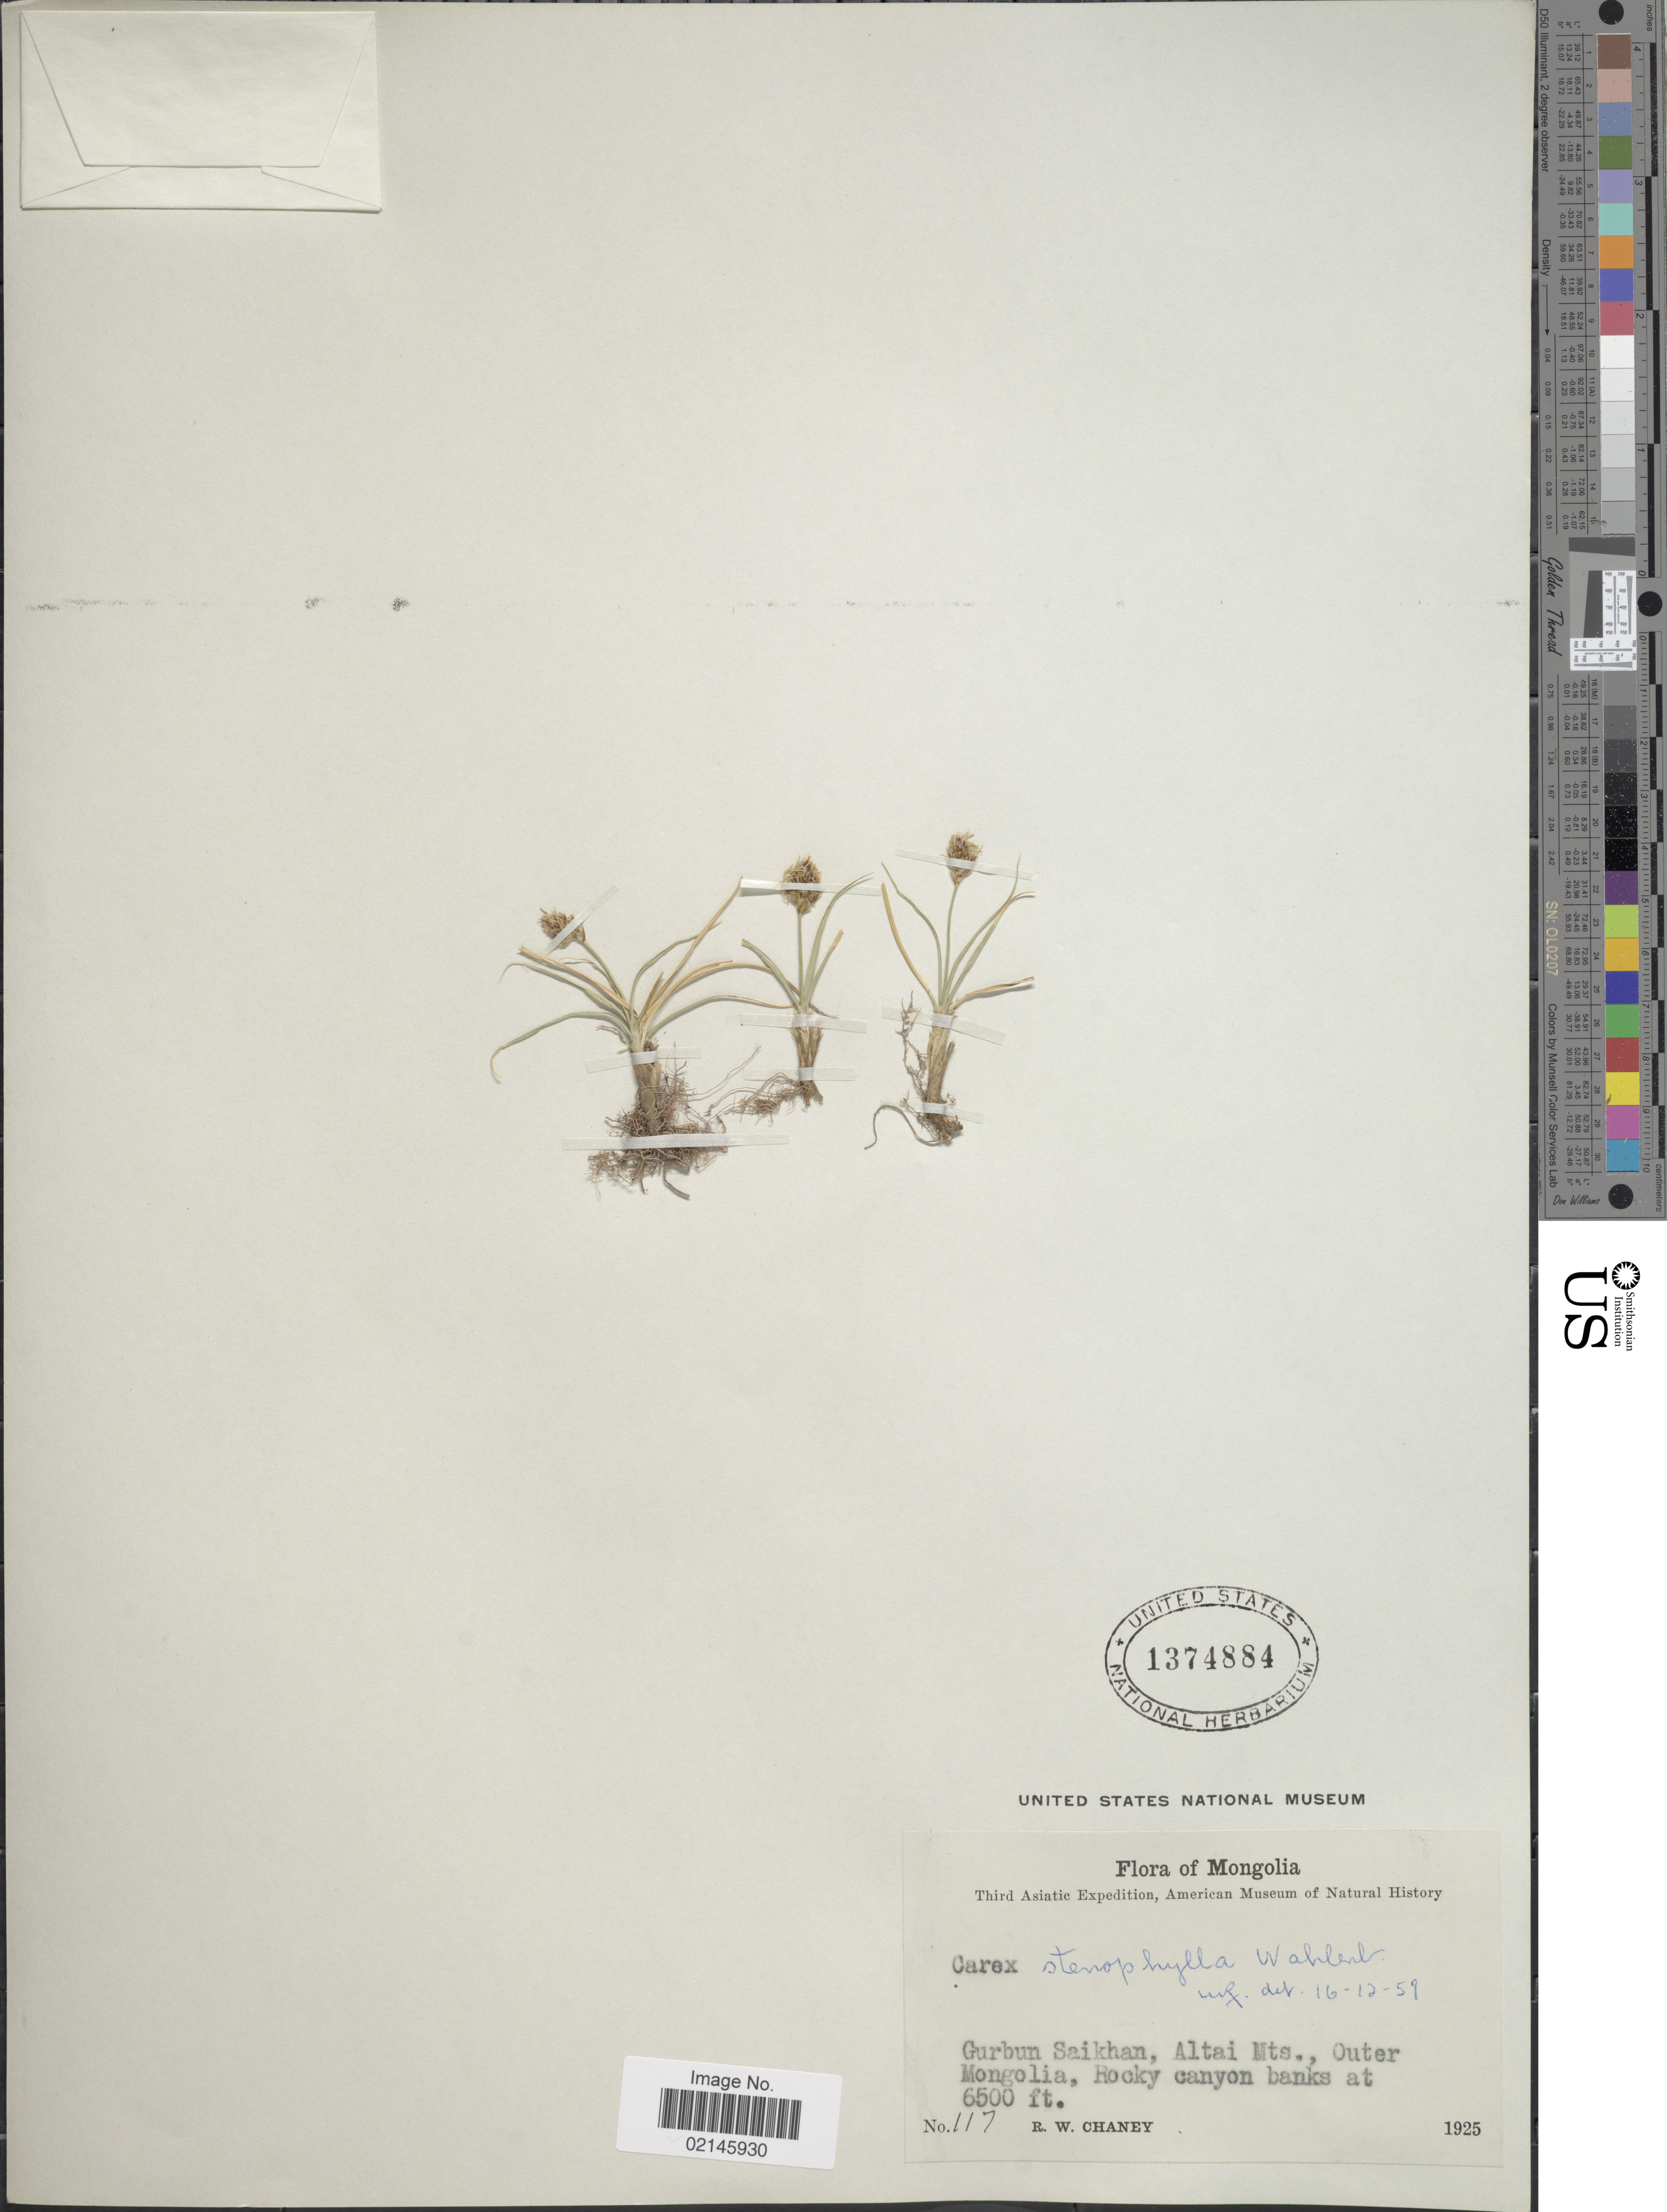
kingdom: Plantae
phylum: Tracheophyta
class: Liliopsida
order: Poales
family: Cyperaceae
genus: Carex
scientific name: Carex stenophylla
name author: Wahlenb.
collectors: R. Chaney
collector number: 117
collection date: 1925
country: Mongolia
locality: Gurbun Saikhan, Altai Mts. Outer Mongolia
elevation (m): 1981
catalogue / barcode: US 1374884